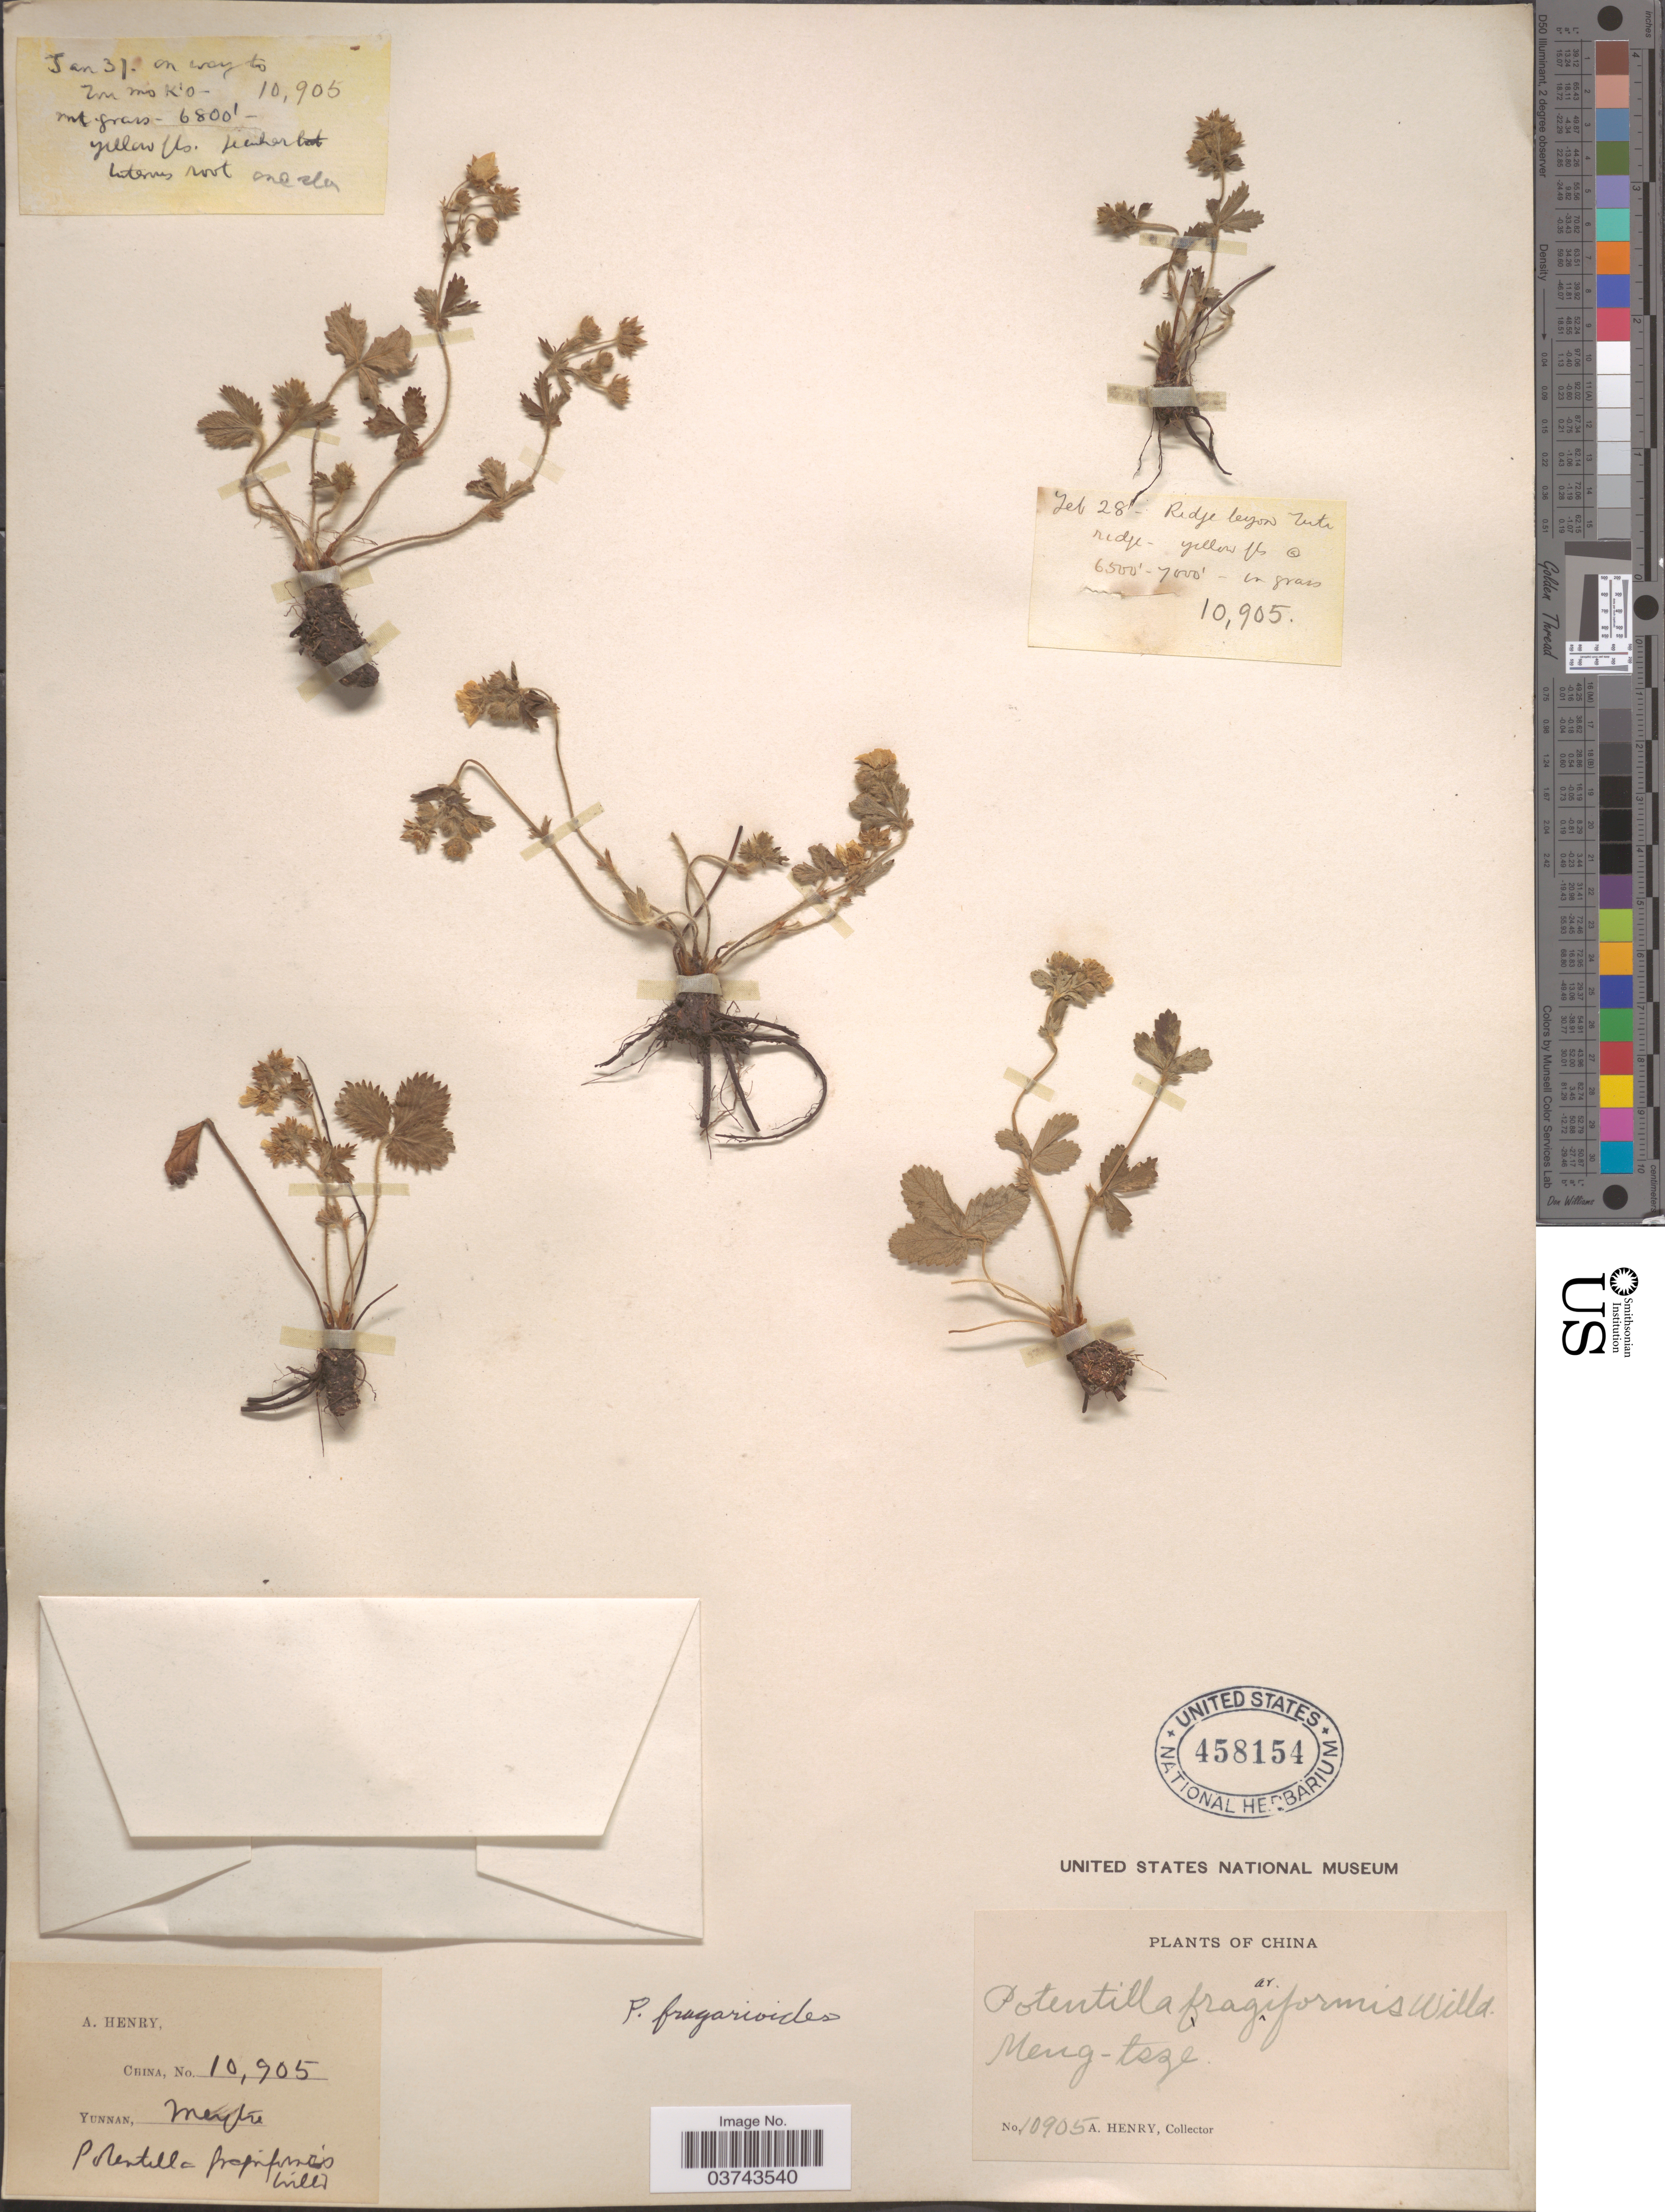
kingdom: Plantae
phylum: Tracheophyta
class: Magnoliopsida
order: Rosales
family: Rosaceae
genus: Potentilla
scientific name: Potentilla fragarioides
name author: L.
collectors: A. Henry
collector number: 10905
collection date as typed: Transcribed d/m/y: /2/28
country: China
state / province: Yunnan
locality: Meng-tsze. Ridge beyond Zuta [interpreted] ridge.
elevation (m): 1981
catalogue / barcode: US 458154-2